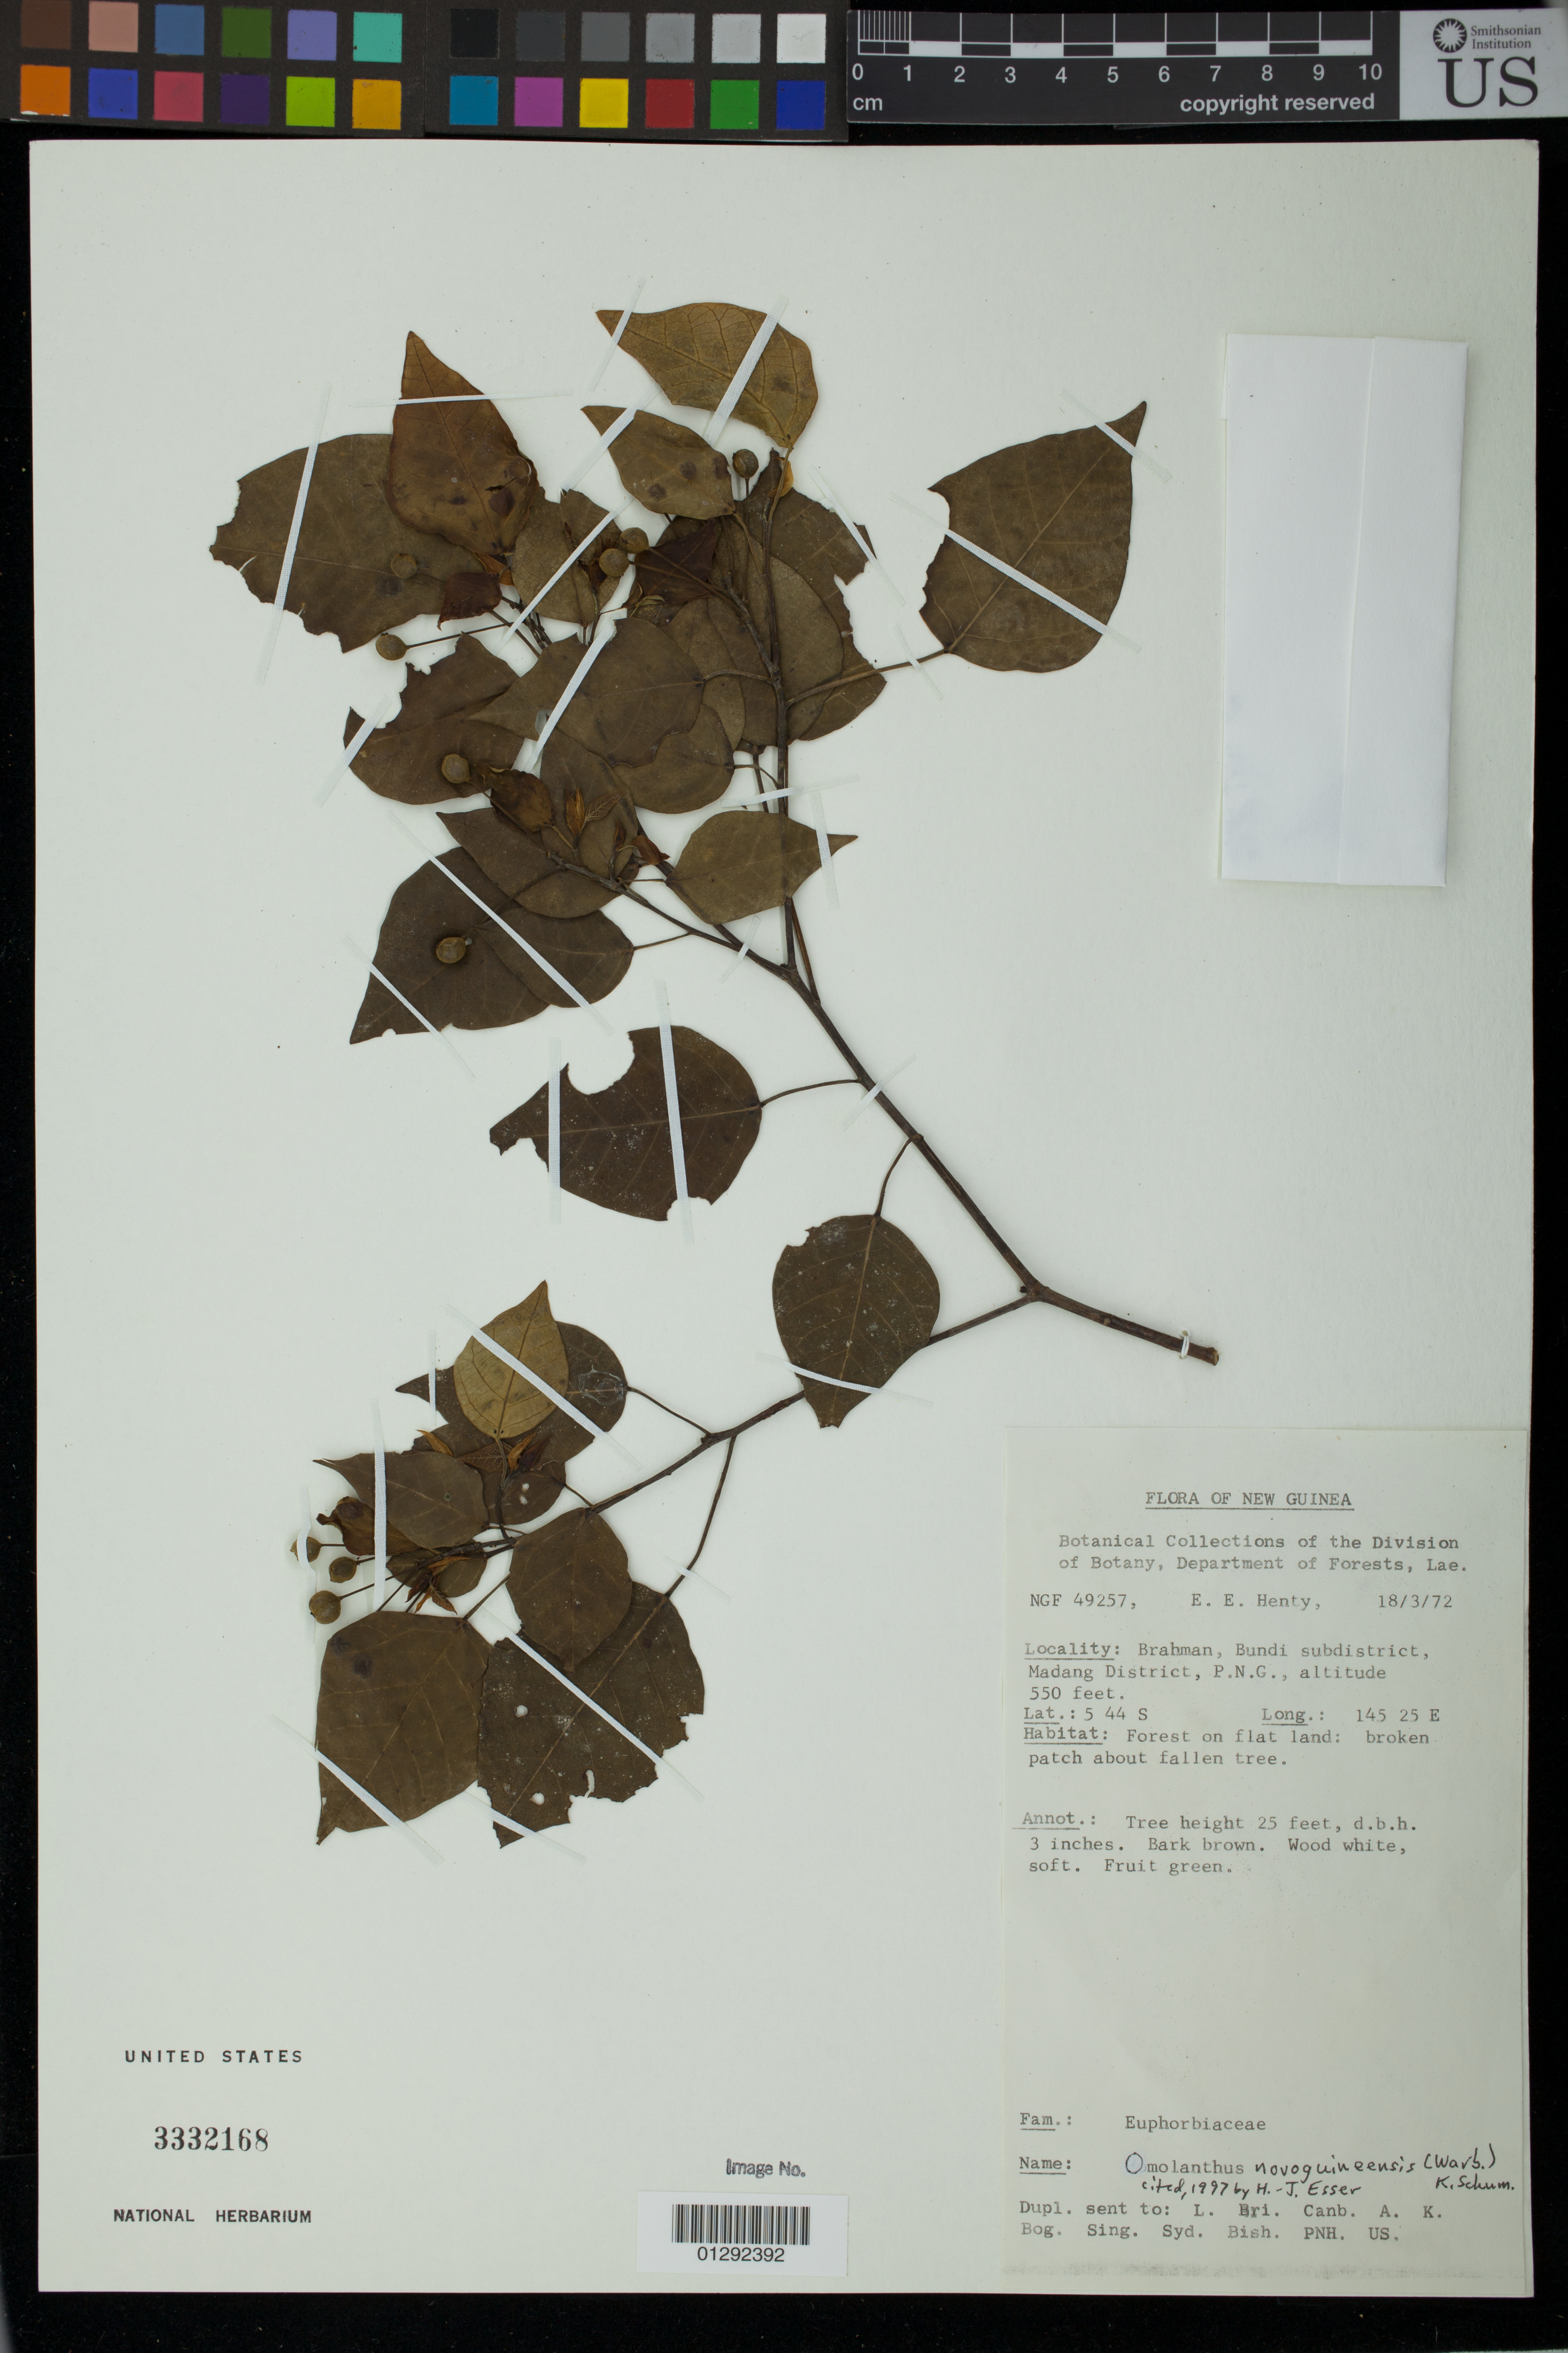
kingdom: Plantae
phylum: Tracheophyta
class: Magnoliopsida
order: Malpighiales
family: Euphorbiaceae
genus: Homalanthus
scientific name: Homalanthus novoguineensis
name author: (Warb.) K. Schum.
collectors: E. Henty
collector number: NGF 49257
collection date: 1972-03-18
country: Papua New Guinea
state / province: Madang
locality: Brahman, Bundi subdistrict,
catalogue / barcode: US 3332168